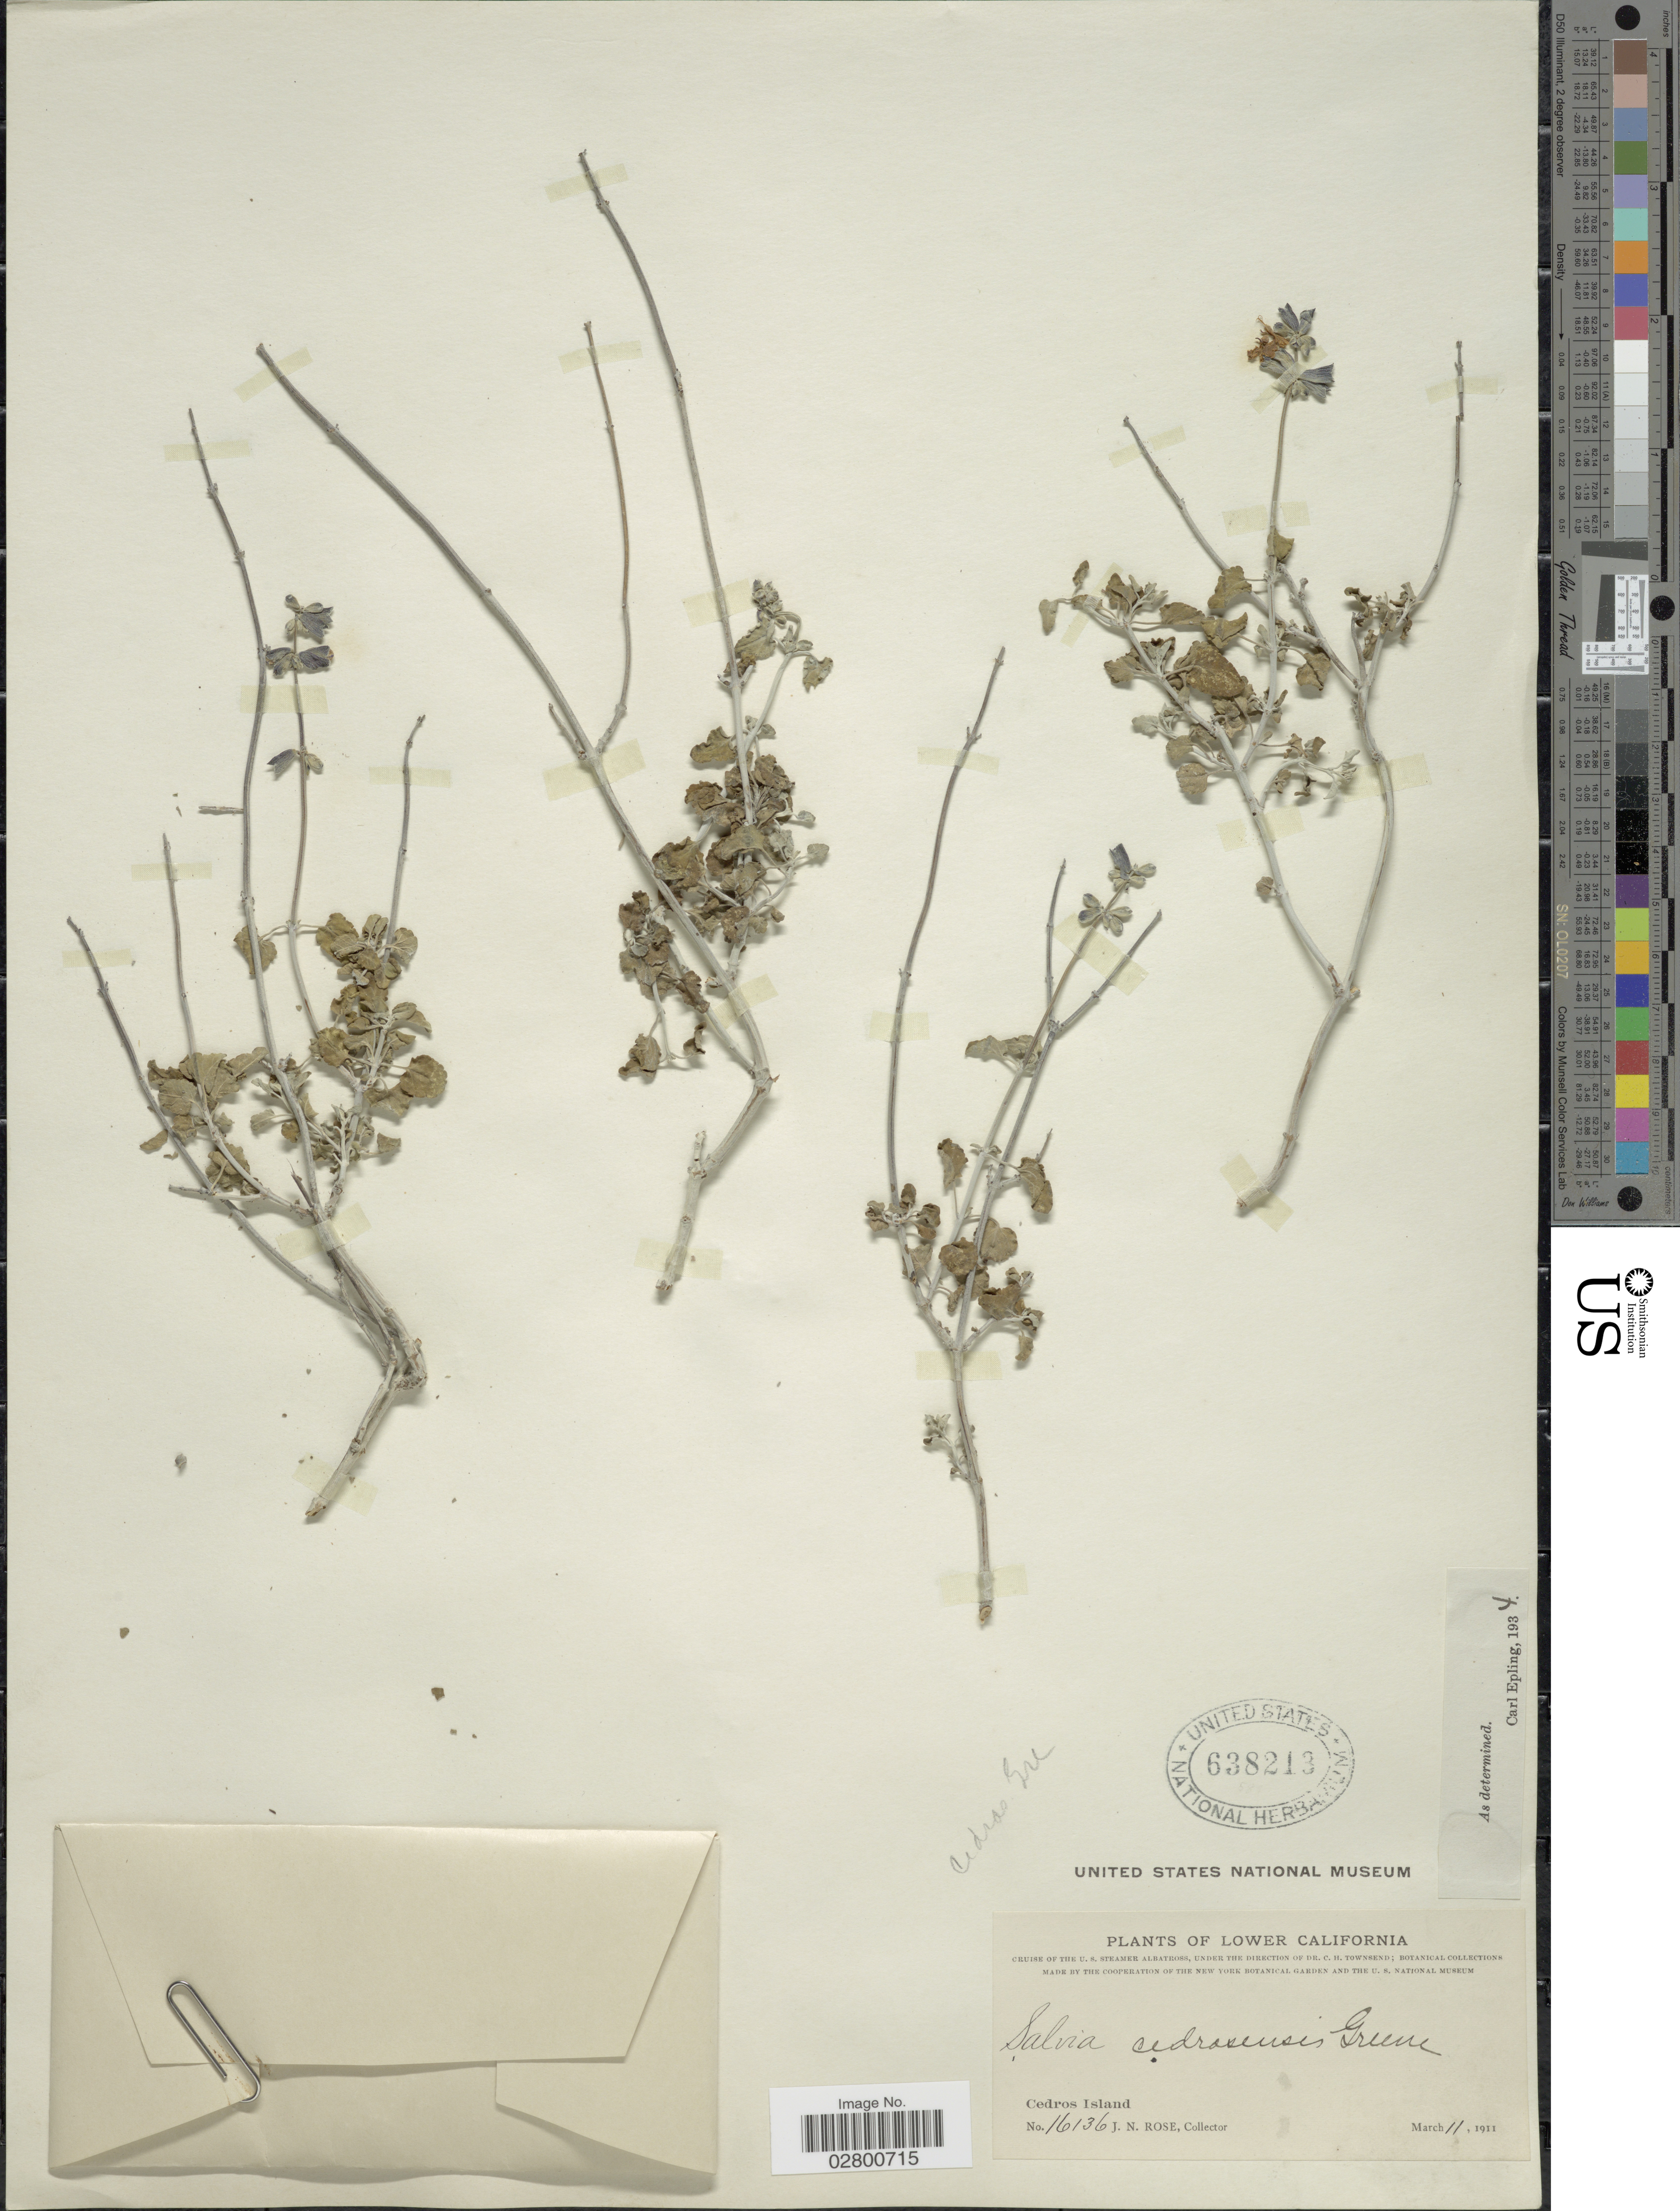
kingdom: Plantae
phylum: Tracheophyta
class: Magnoliopsida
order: Lamiales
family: Lamiaceae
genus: Salvia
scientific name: Salvia cedrosensis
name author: Greene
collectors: J. N. Rose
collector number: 16136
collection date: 1911-03-11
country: Mexico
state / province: Baja California Norte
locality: Lower California, Cedros Island.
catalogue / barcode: US 638213